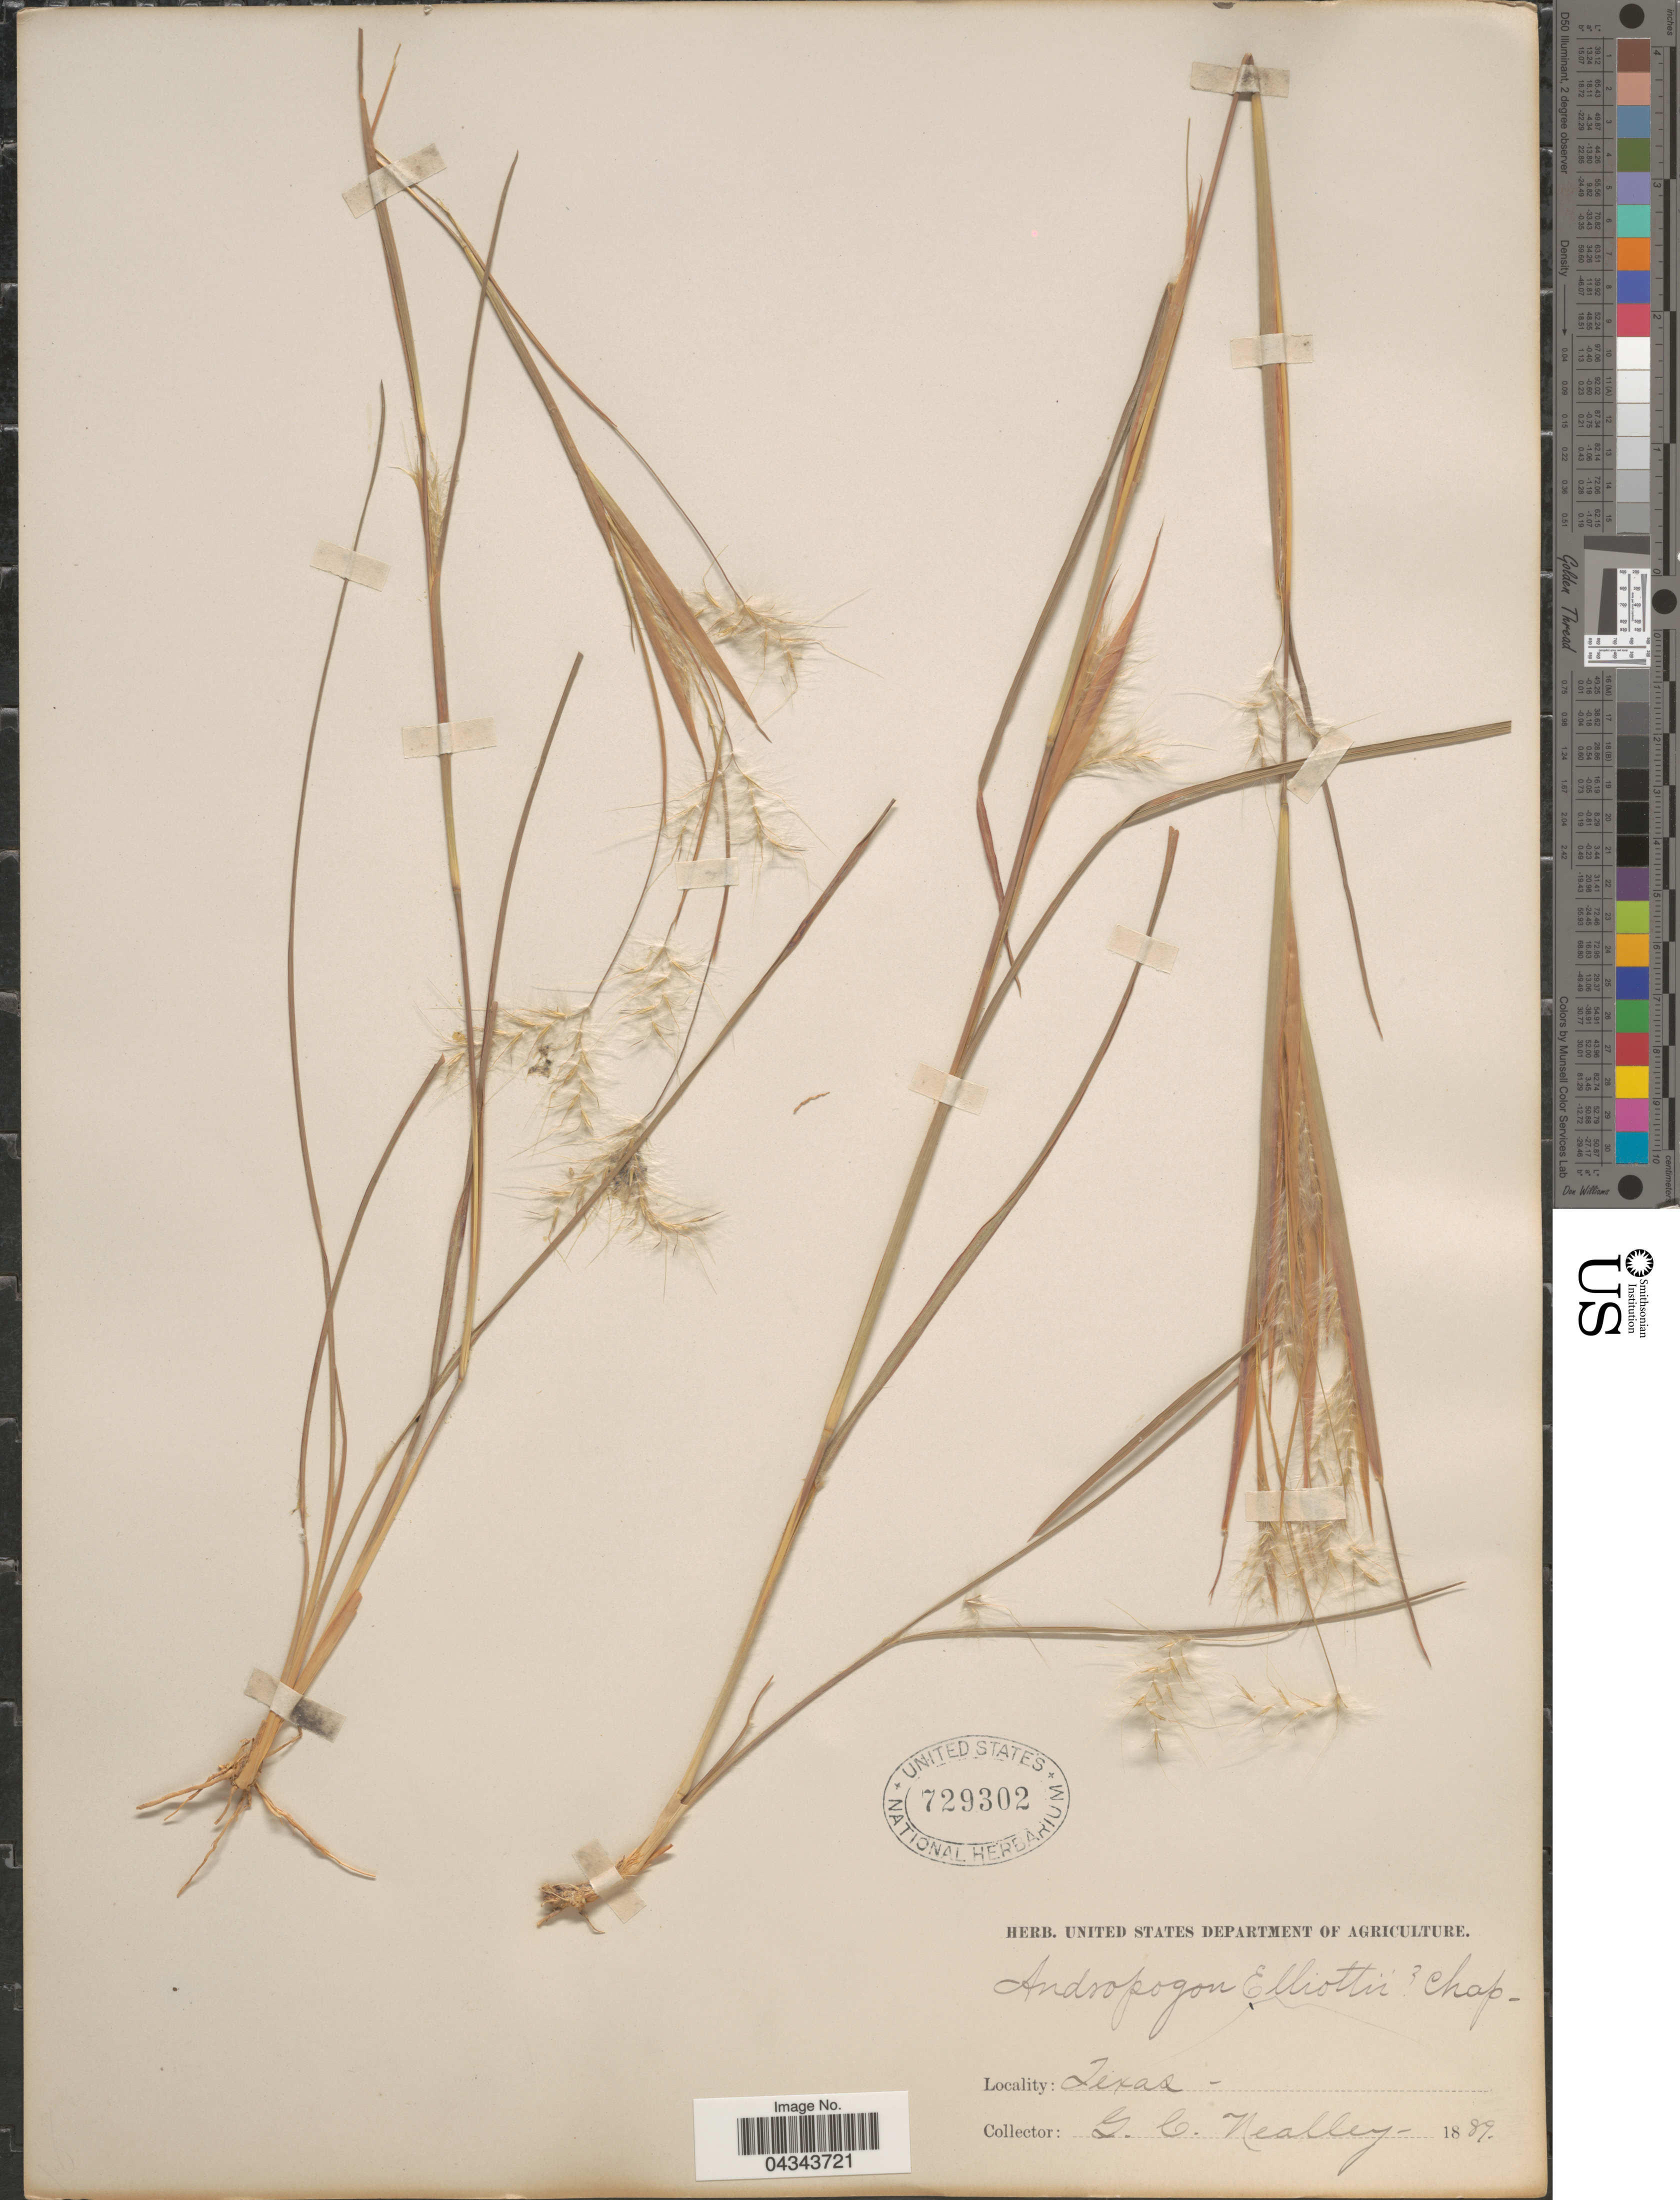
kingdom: Plantae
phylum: Tracheophyta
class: Liliopsida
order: Poales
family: Poaceae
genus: Andropogon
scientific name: Andropogon ternarius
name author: Michx.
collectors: G. C. Nealley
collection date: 1889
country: United States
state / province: Texas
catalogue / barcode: US 729302